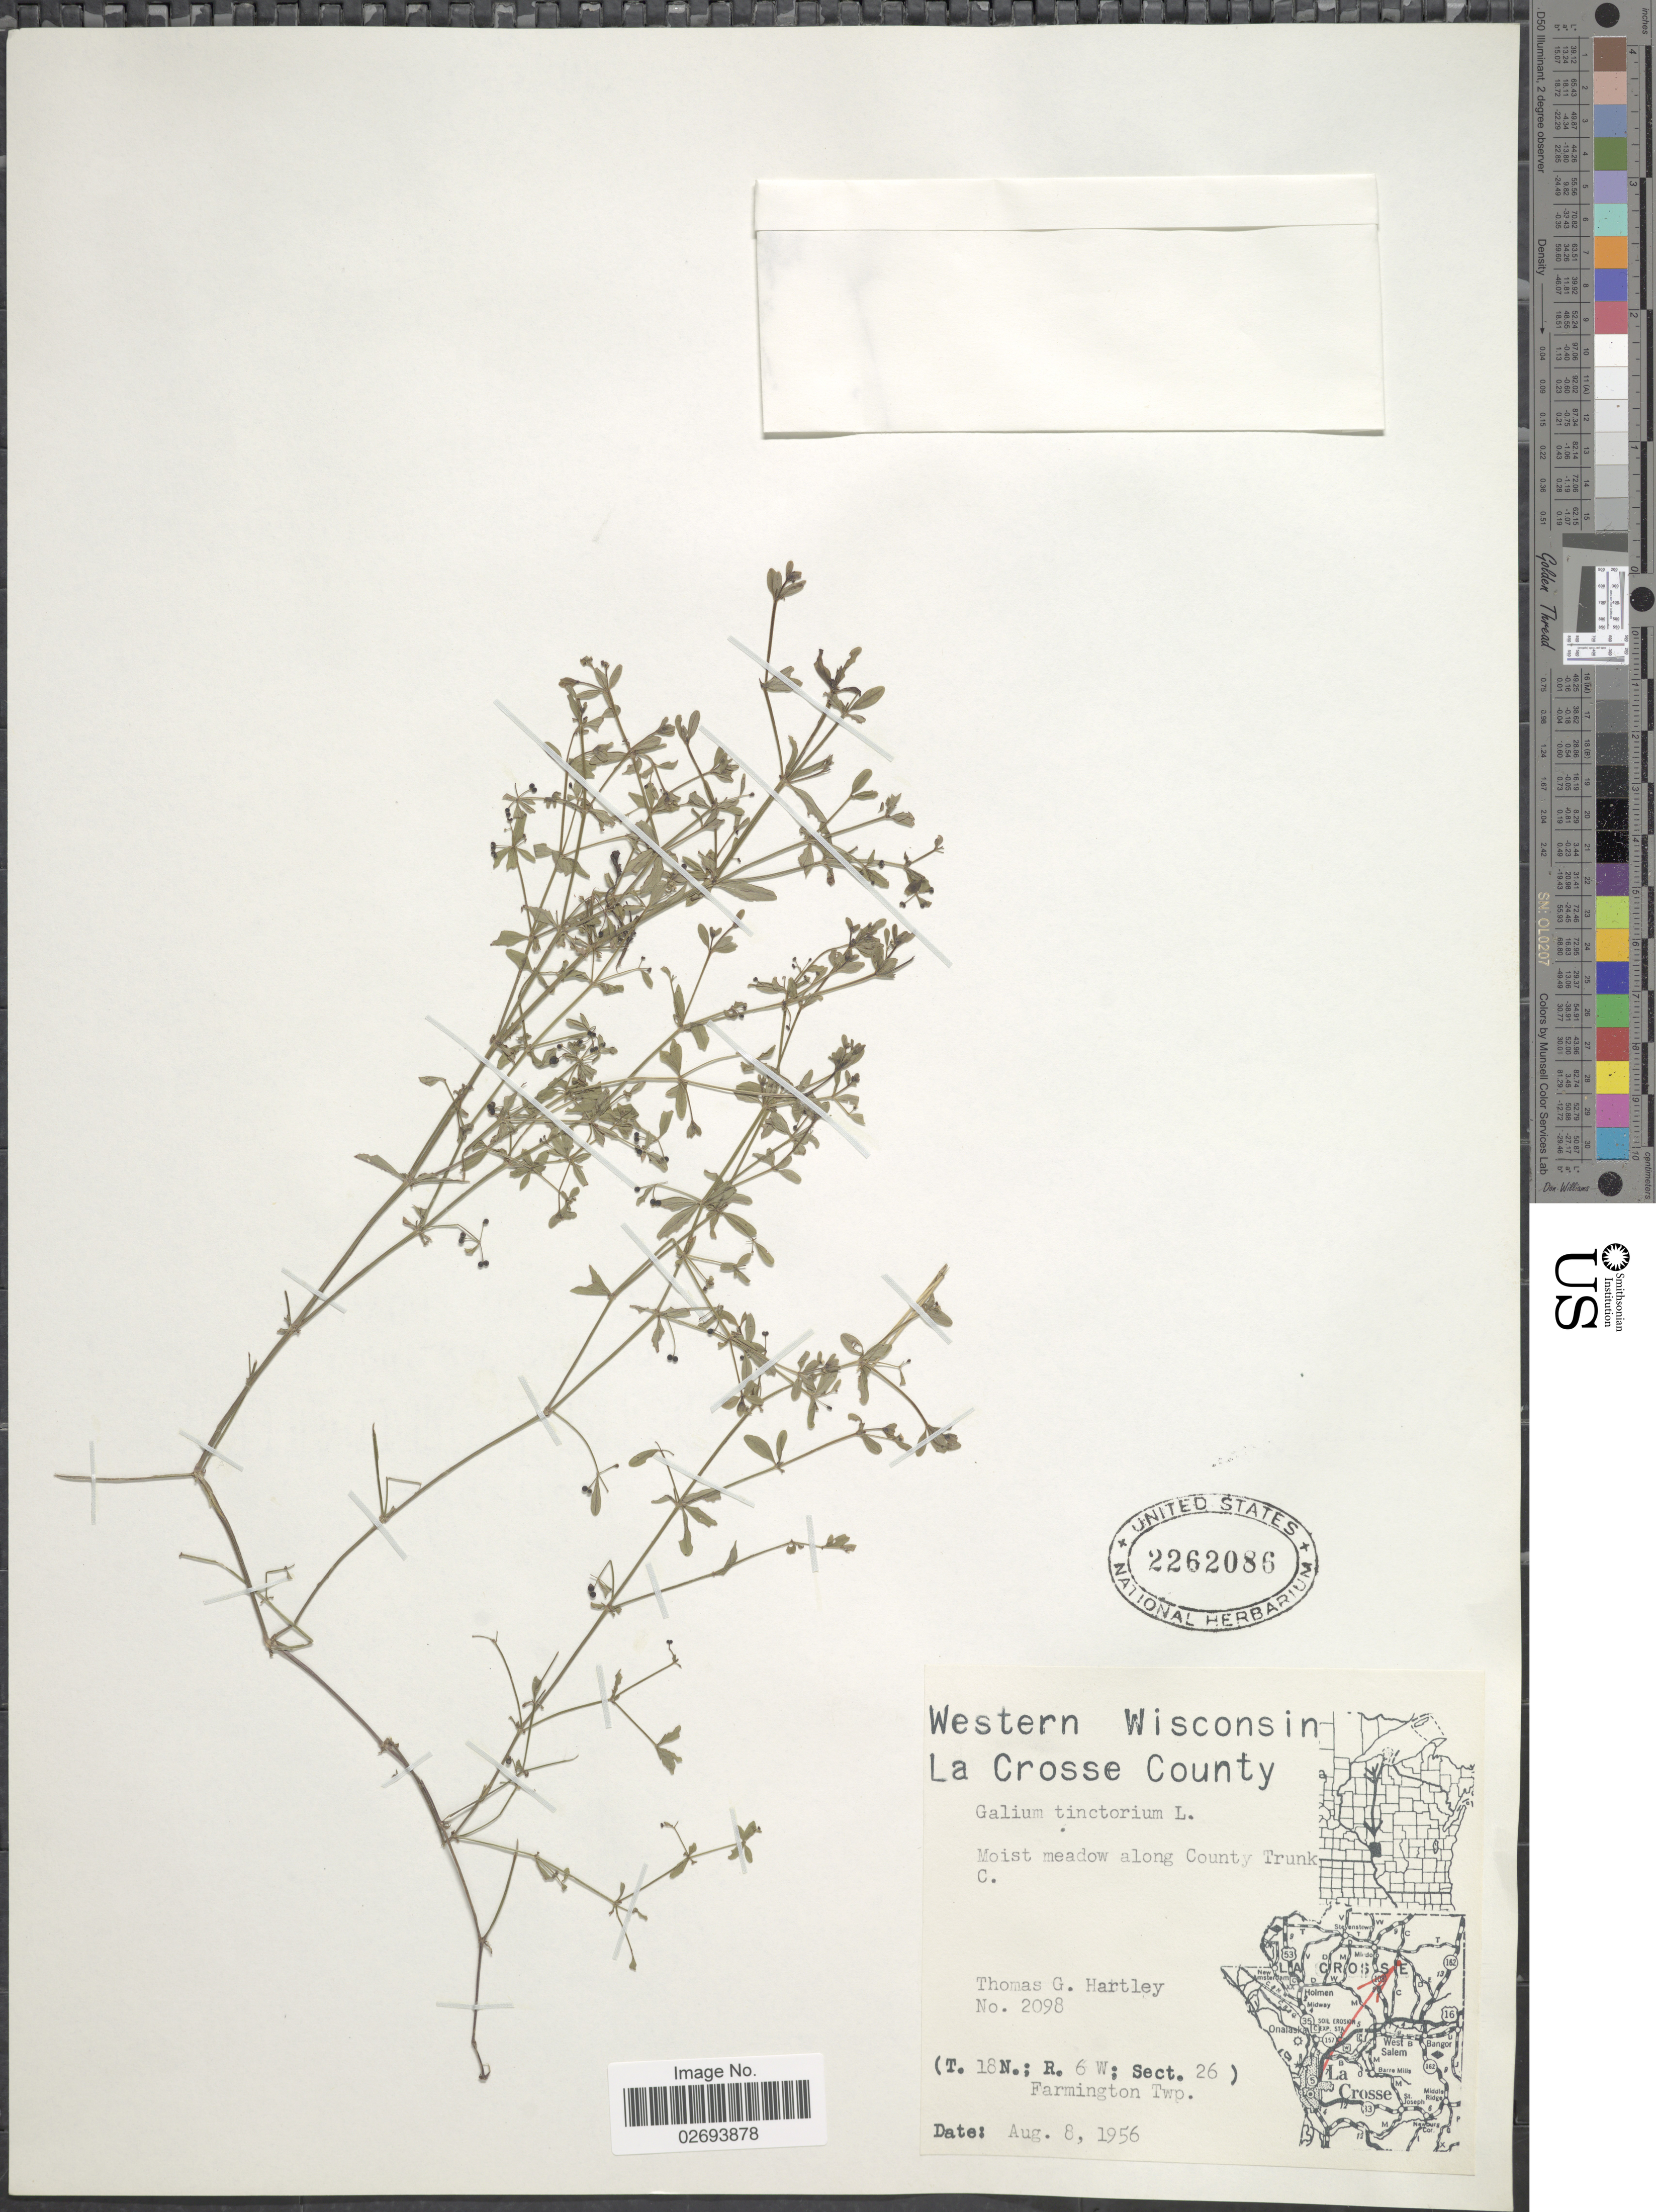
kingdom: Plantae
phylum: Tracheophyta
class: Magnoliopsida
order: Gentianales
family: Rubiaceae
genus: Galium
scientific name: Galium tinctorium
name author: (L.) Scop.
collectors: T. G. Hartley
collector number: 2098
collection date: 1956-08-08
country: United States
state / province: Wisconsin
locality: Western Wisconsin. La Crosse County. Moist meadow along County Trunk C. (T. 18N.; R. 6 W; Sect. 26). Farmington Twp.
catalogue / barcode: US 2262086